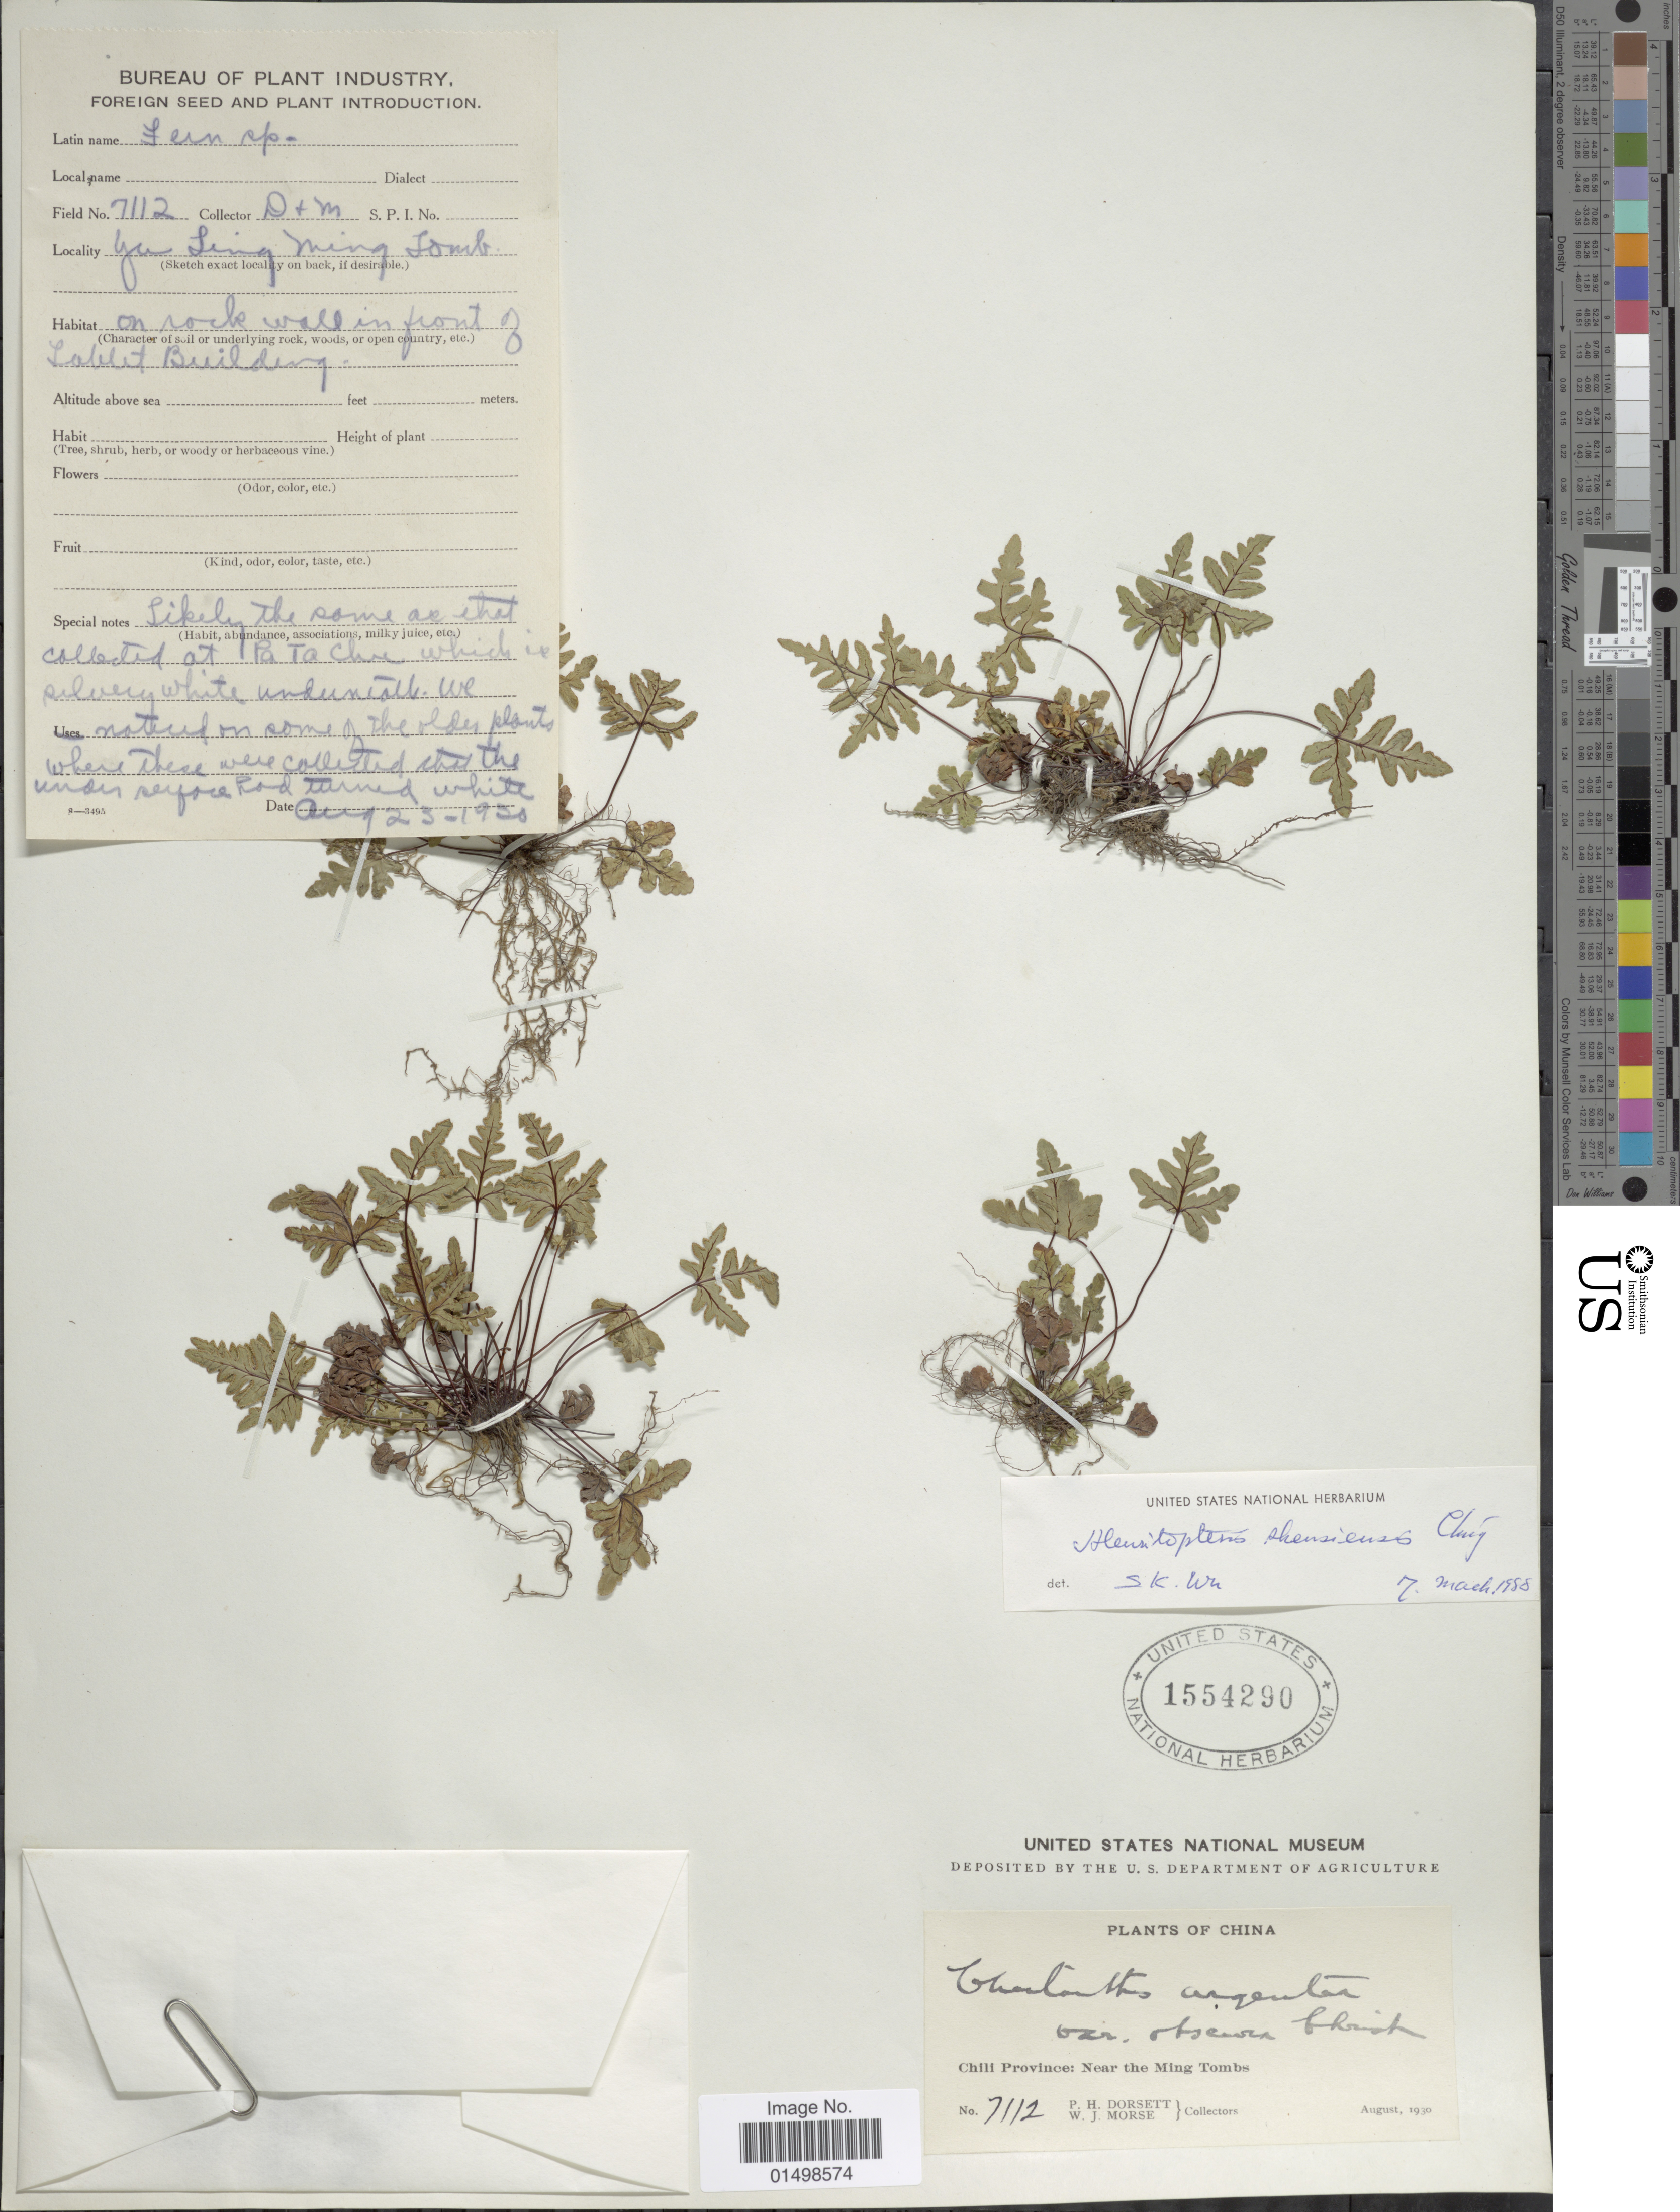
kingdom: Plantae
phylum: Tracheophyta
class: Polypodiopsida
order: Polypodiales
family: Pteridaceae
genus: Aleuritopteris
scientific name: Aleuritopteris shensiensis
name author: Ching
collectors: P. H. Dorsett & W. J. Morse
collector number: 7112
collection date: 1930-08-23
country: China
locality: China, Chili Province: Near the Ming Tombs. Yu Ling Ming Tomb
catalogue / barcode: US 1554290